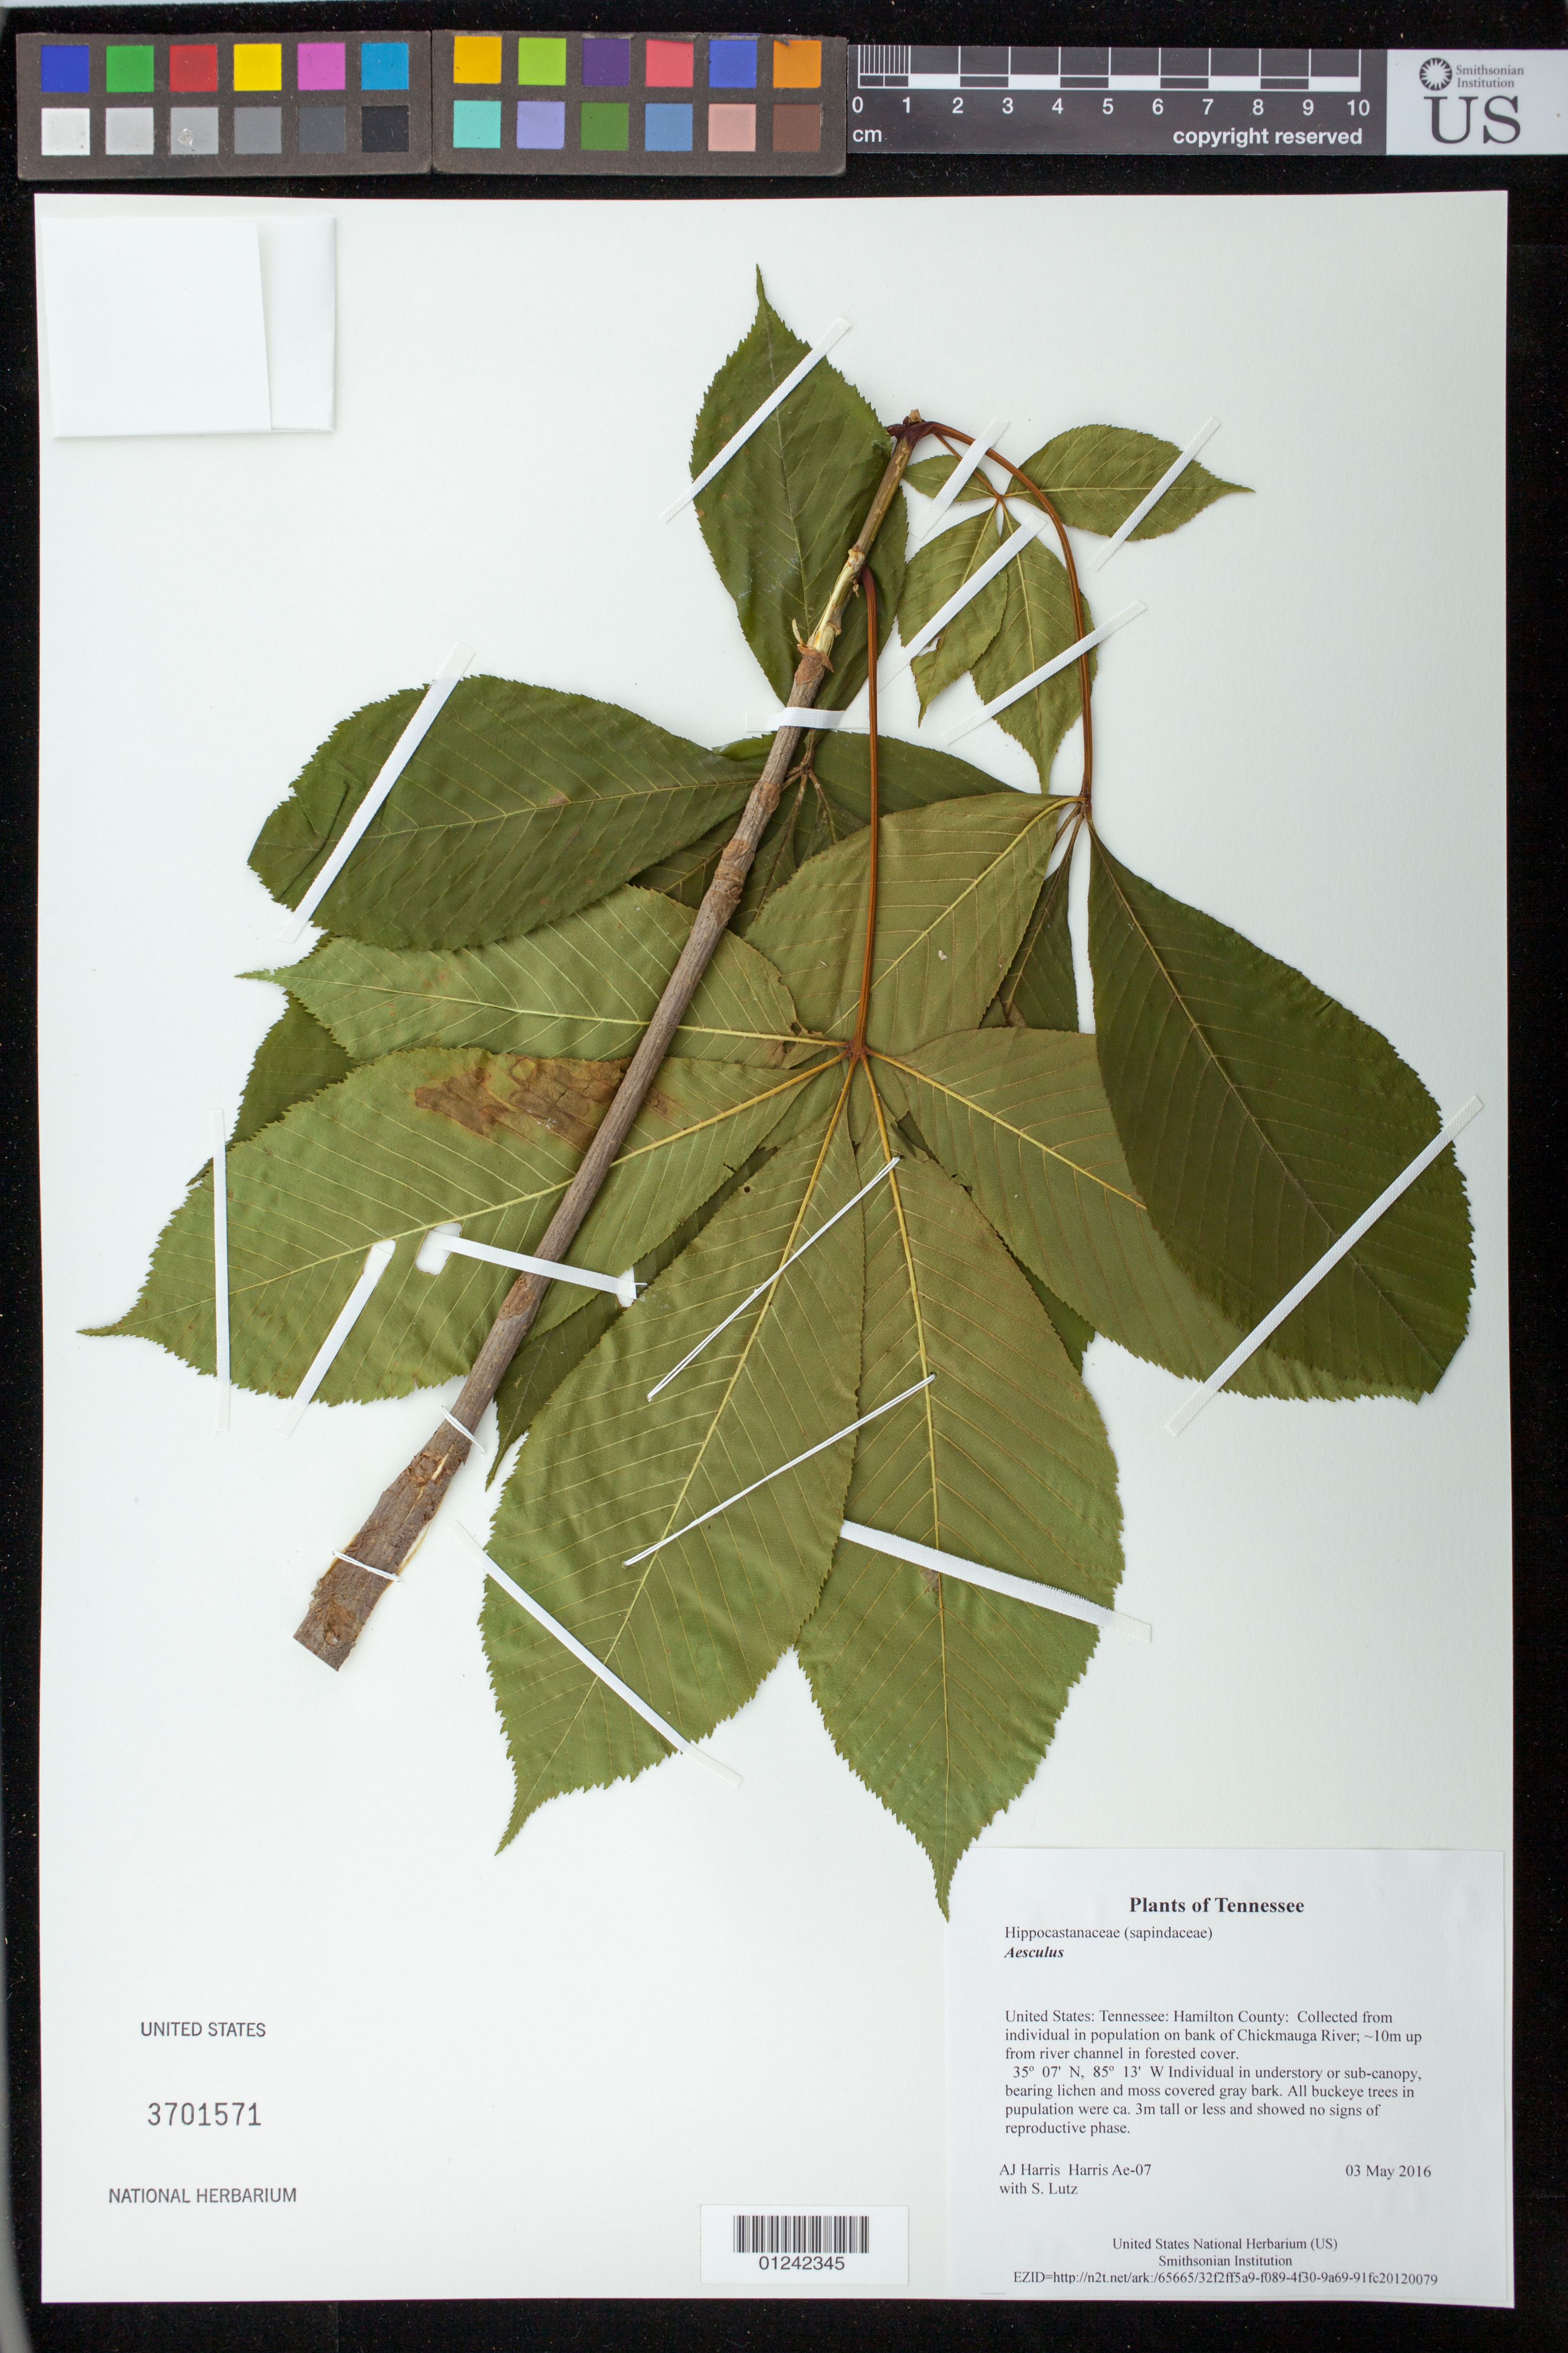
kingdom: Plantae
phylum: Tracheophyta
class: Magnoliopsida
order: Sapindales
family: Sapindaceae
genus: Aesculus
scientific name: Aesculus sp.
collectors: A. J. Harris & S. Lutz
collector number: Harris Ae-07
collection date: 2016-05-03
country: United States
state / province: Tennessee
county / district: Hamilton County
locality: Collected from individual in population on bank of Chickmauga River; ~10m up from river channel in forested cover.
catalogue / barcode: US 3701571